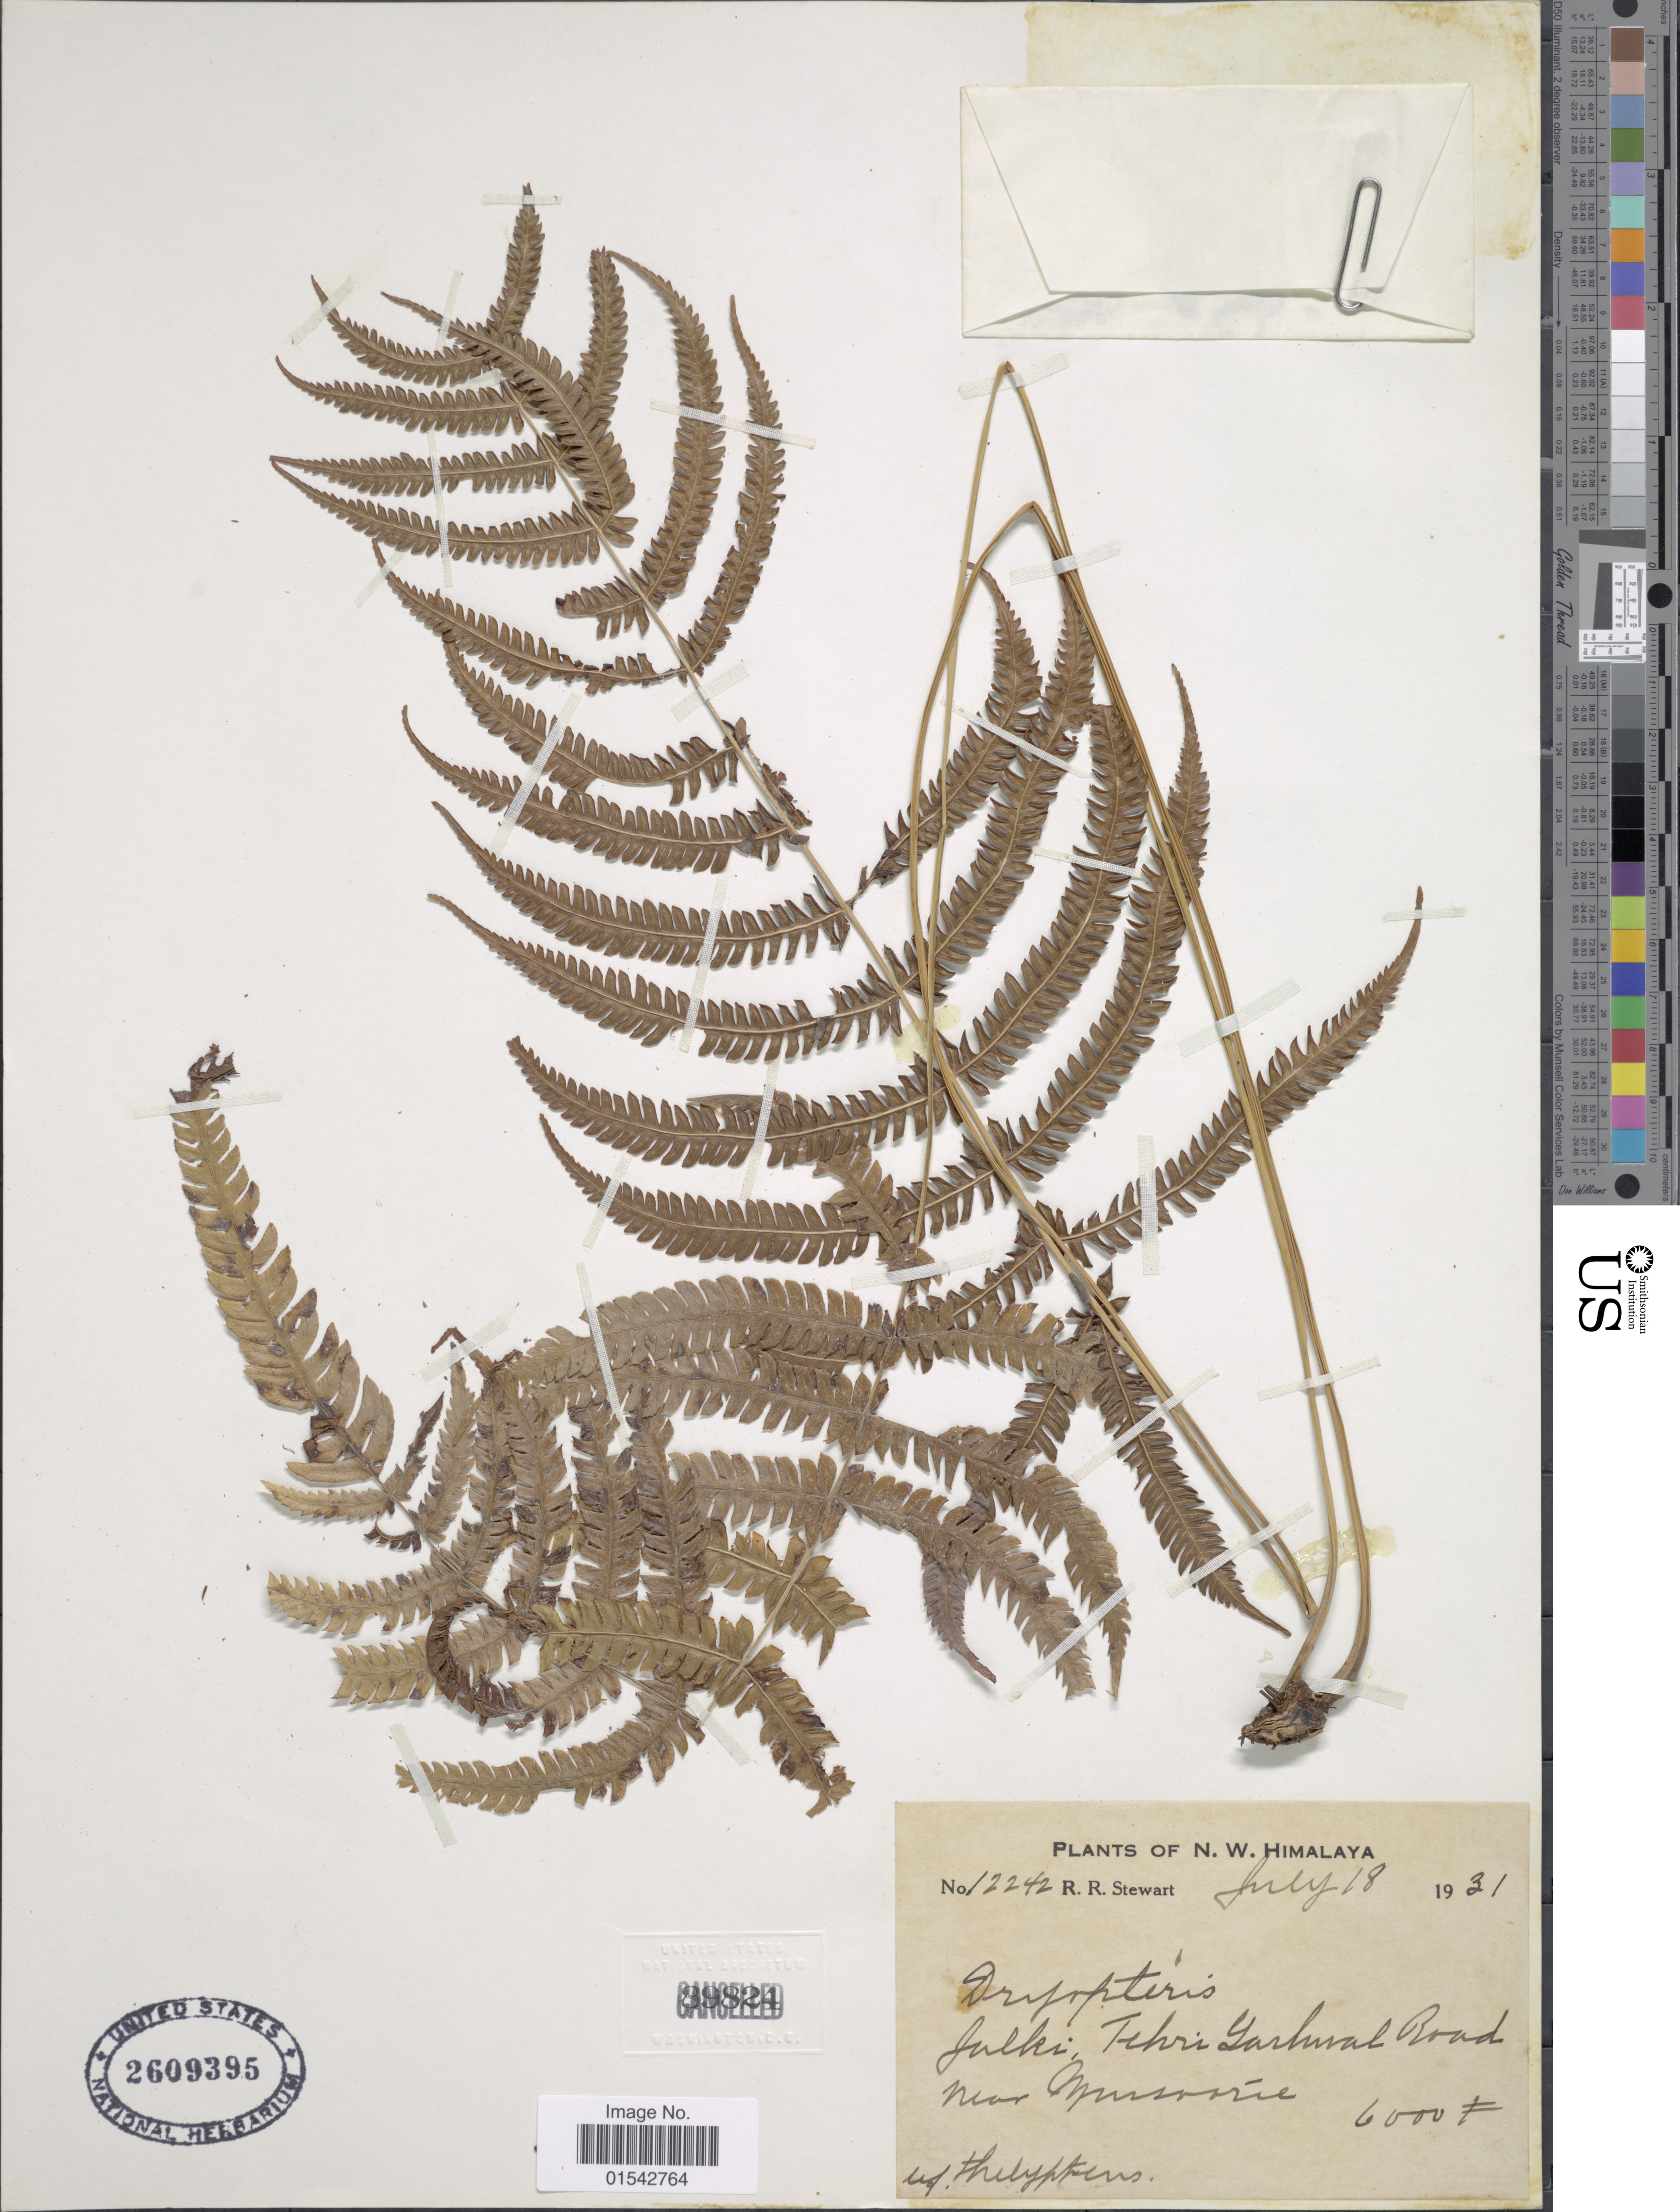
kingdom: Plantae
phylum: Tracheophyta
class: Polypodiopsida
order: Polypodiales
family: Thelypteridaceae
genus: Cyclosorus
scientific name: Cyclosorus sp.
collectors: R. R. Stewart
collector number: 12242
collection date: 1931-07-18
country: India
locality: N. W. Himalaya, Julki, Tehri Garhwal Road near Mussoorie.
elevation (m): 1829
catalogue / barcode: US 2609395